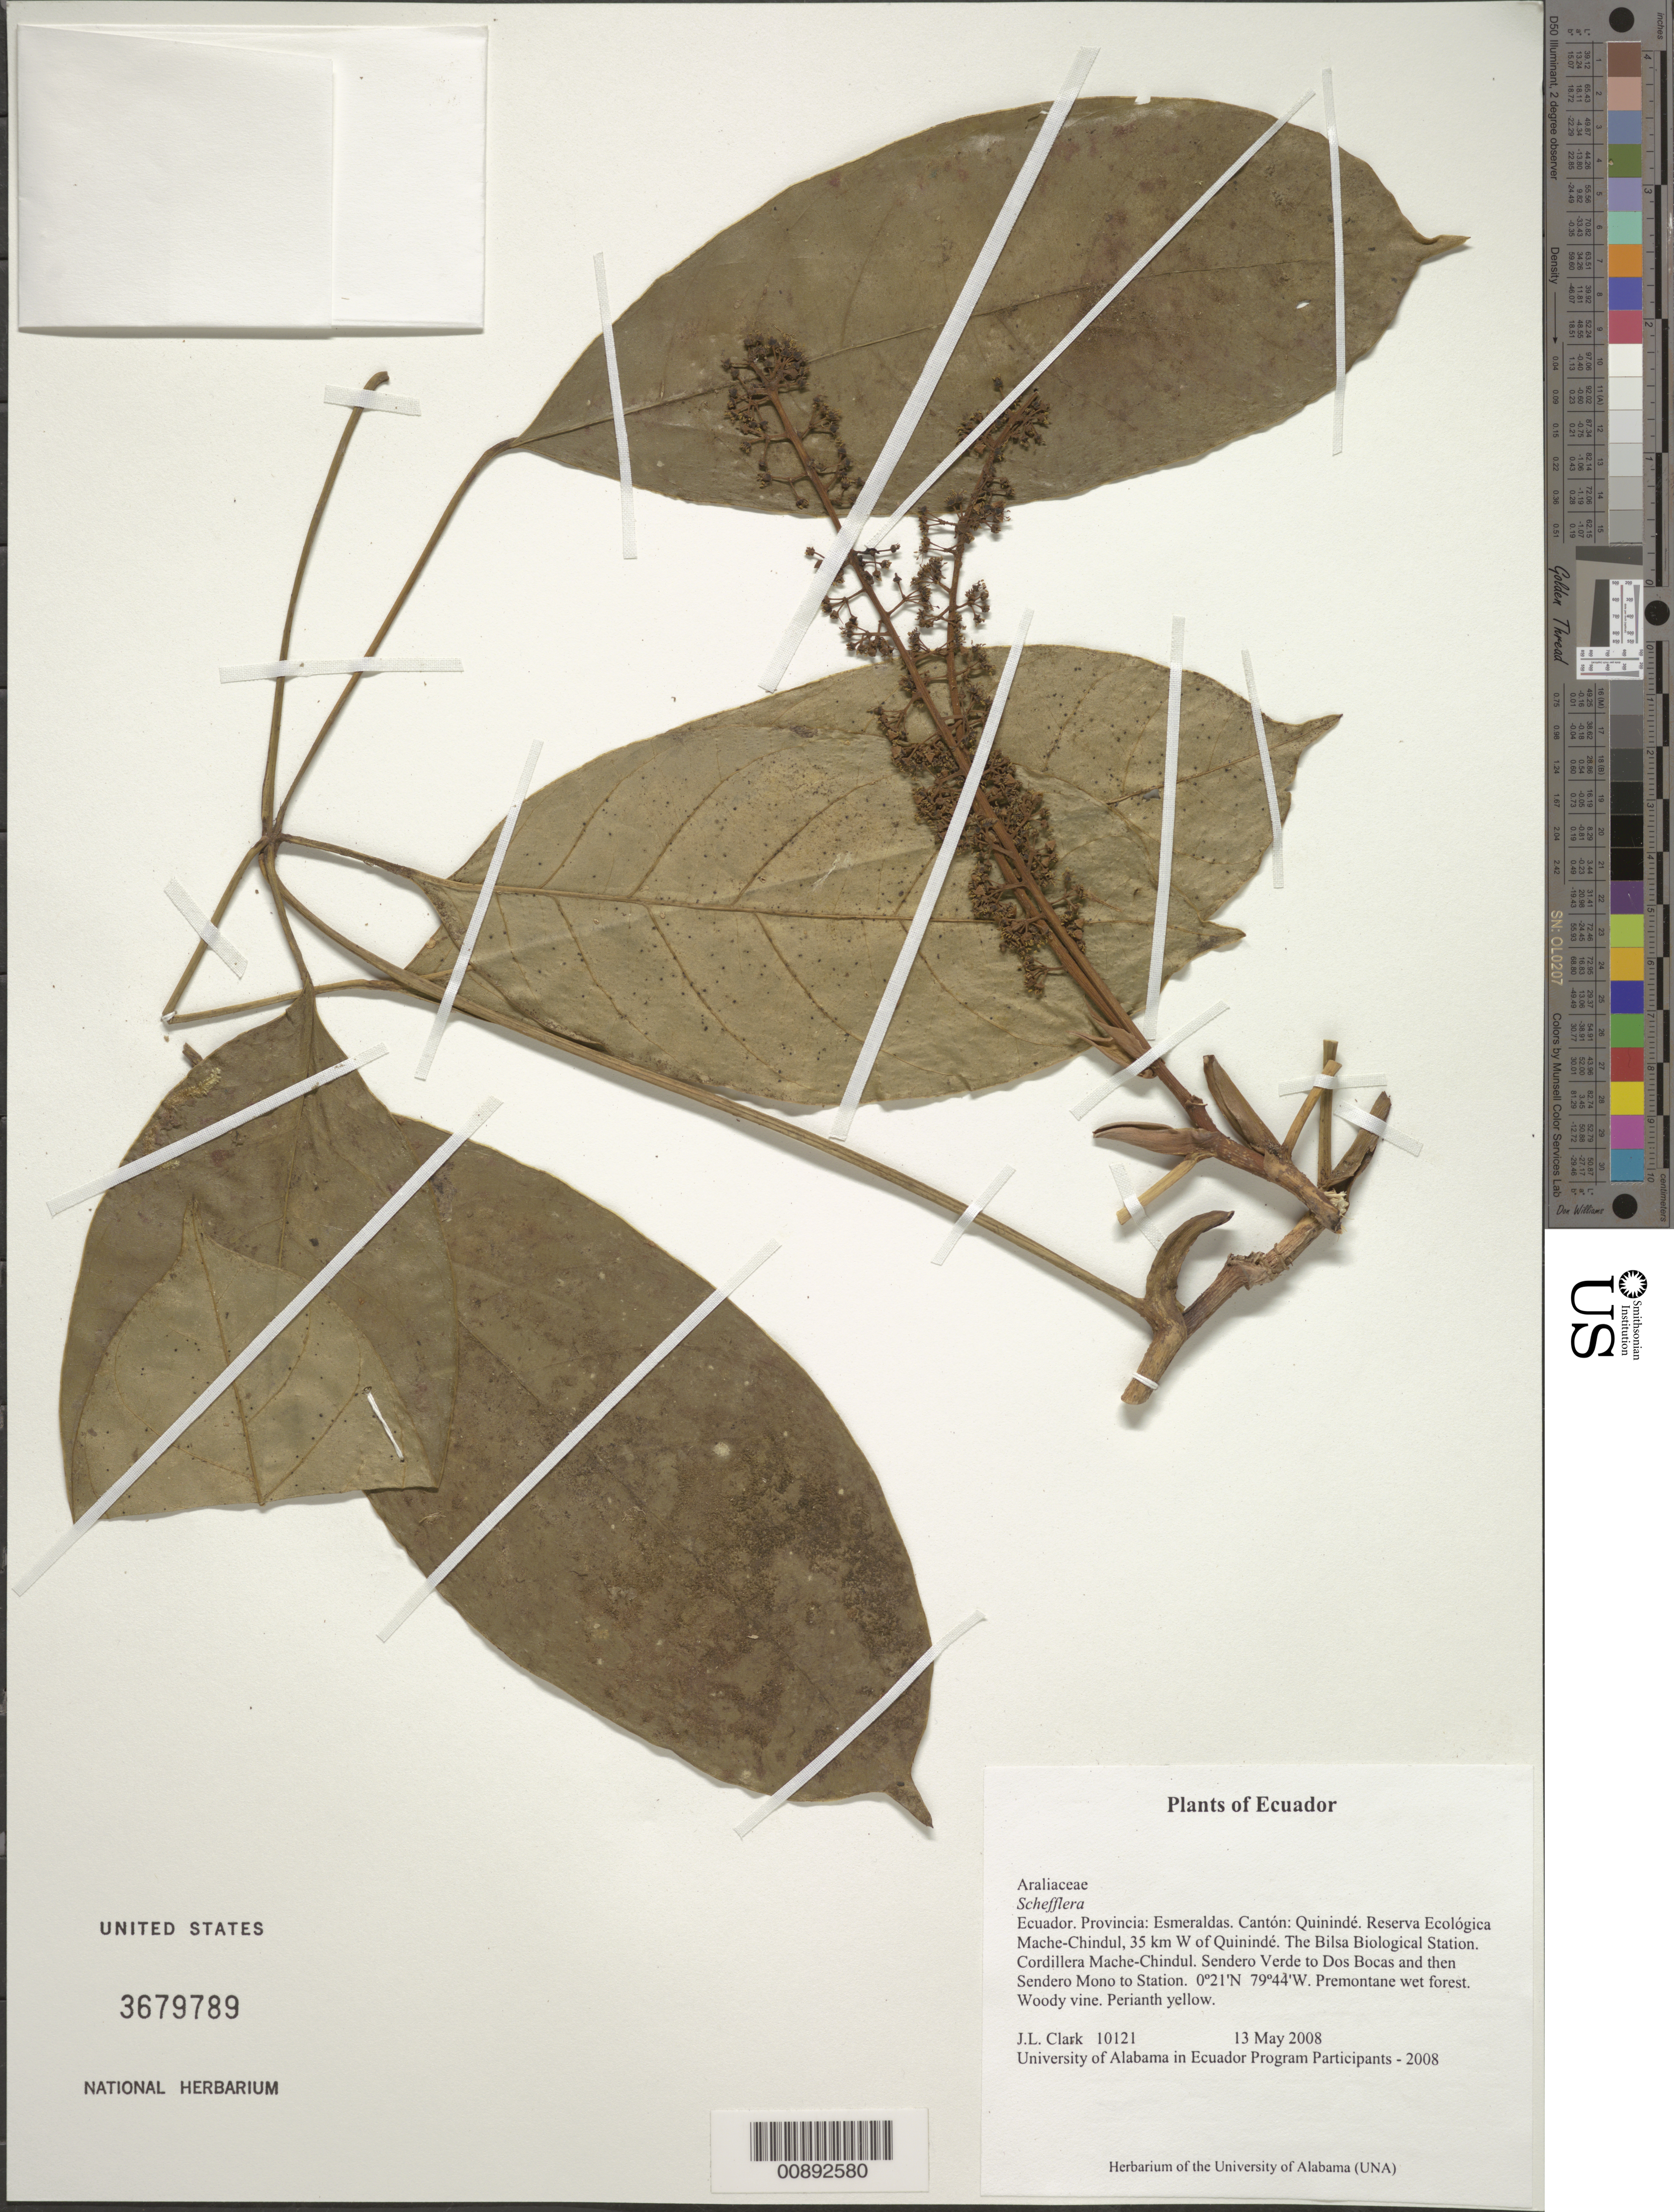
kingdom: Plantae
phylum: Tracheophyta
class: Magnoliopsida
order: Apiales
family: Araliaceae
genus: Schefflera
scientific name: Schefflera sp.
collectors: J. L. Clark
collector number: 10121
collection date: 2008-05-13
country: Ecuador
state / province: Esmeraldas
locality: Canton Quininde. Reserva Ecologica Mache-Chindul, 35 km W of Quininde.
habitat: Premontane wet forest.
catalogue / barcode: US 3679789